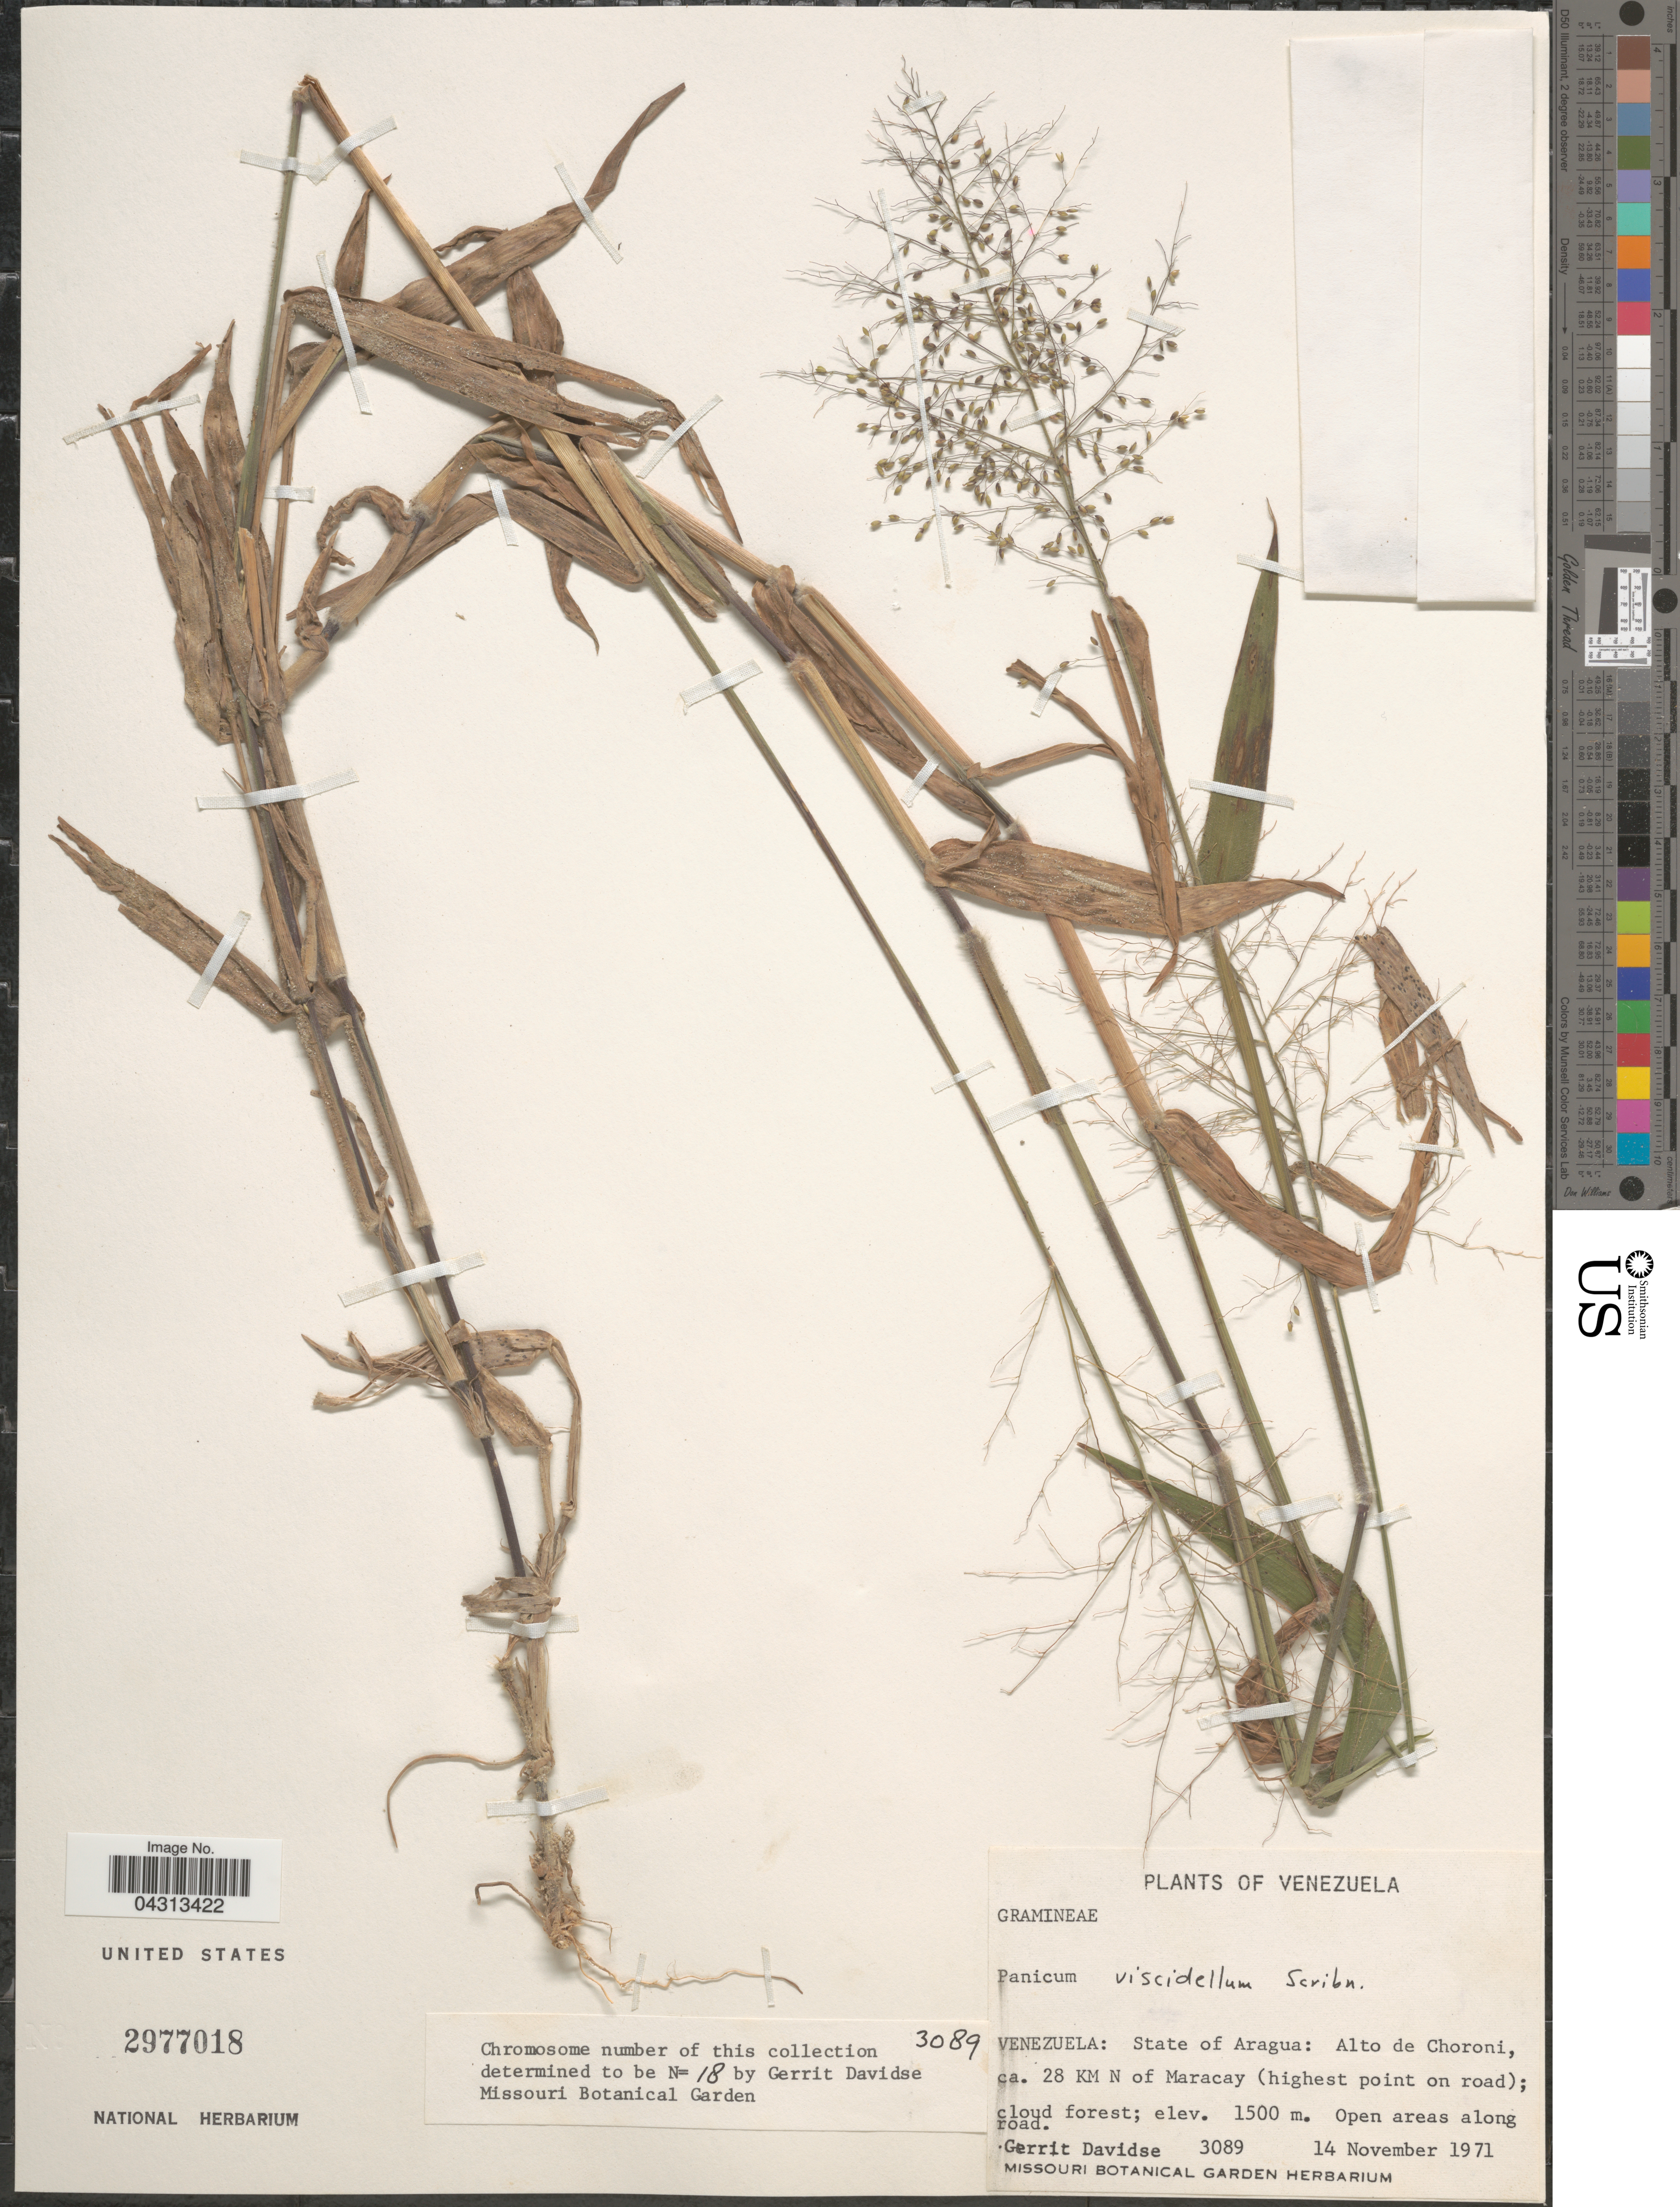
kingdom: Plantae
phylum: Tracheophyta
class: Liliopsida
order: Poales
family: Poaceae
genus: Dichanthelium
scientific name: Dichanthelium viscidellum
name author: (Scribn.) Gould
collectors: G. Davidse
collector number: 3089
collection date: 1971-11-14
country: Venezuela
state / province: Aragua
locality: Alto de Choroni, ca. 28 KM N of Maracay (highest point on road); cloud forest. Open areas along road.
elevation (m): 1500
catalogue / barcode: US 2977018